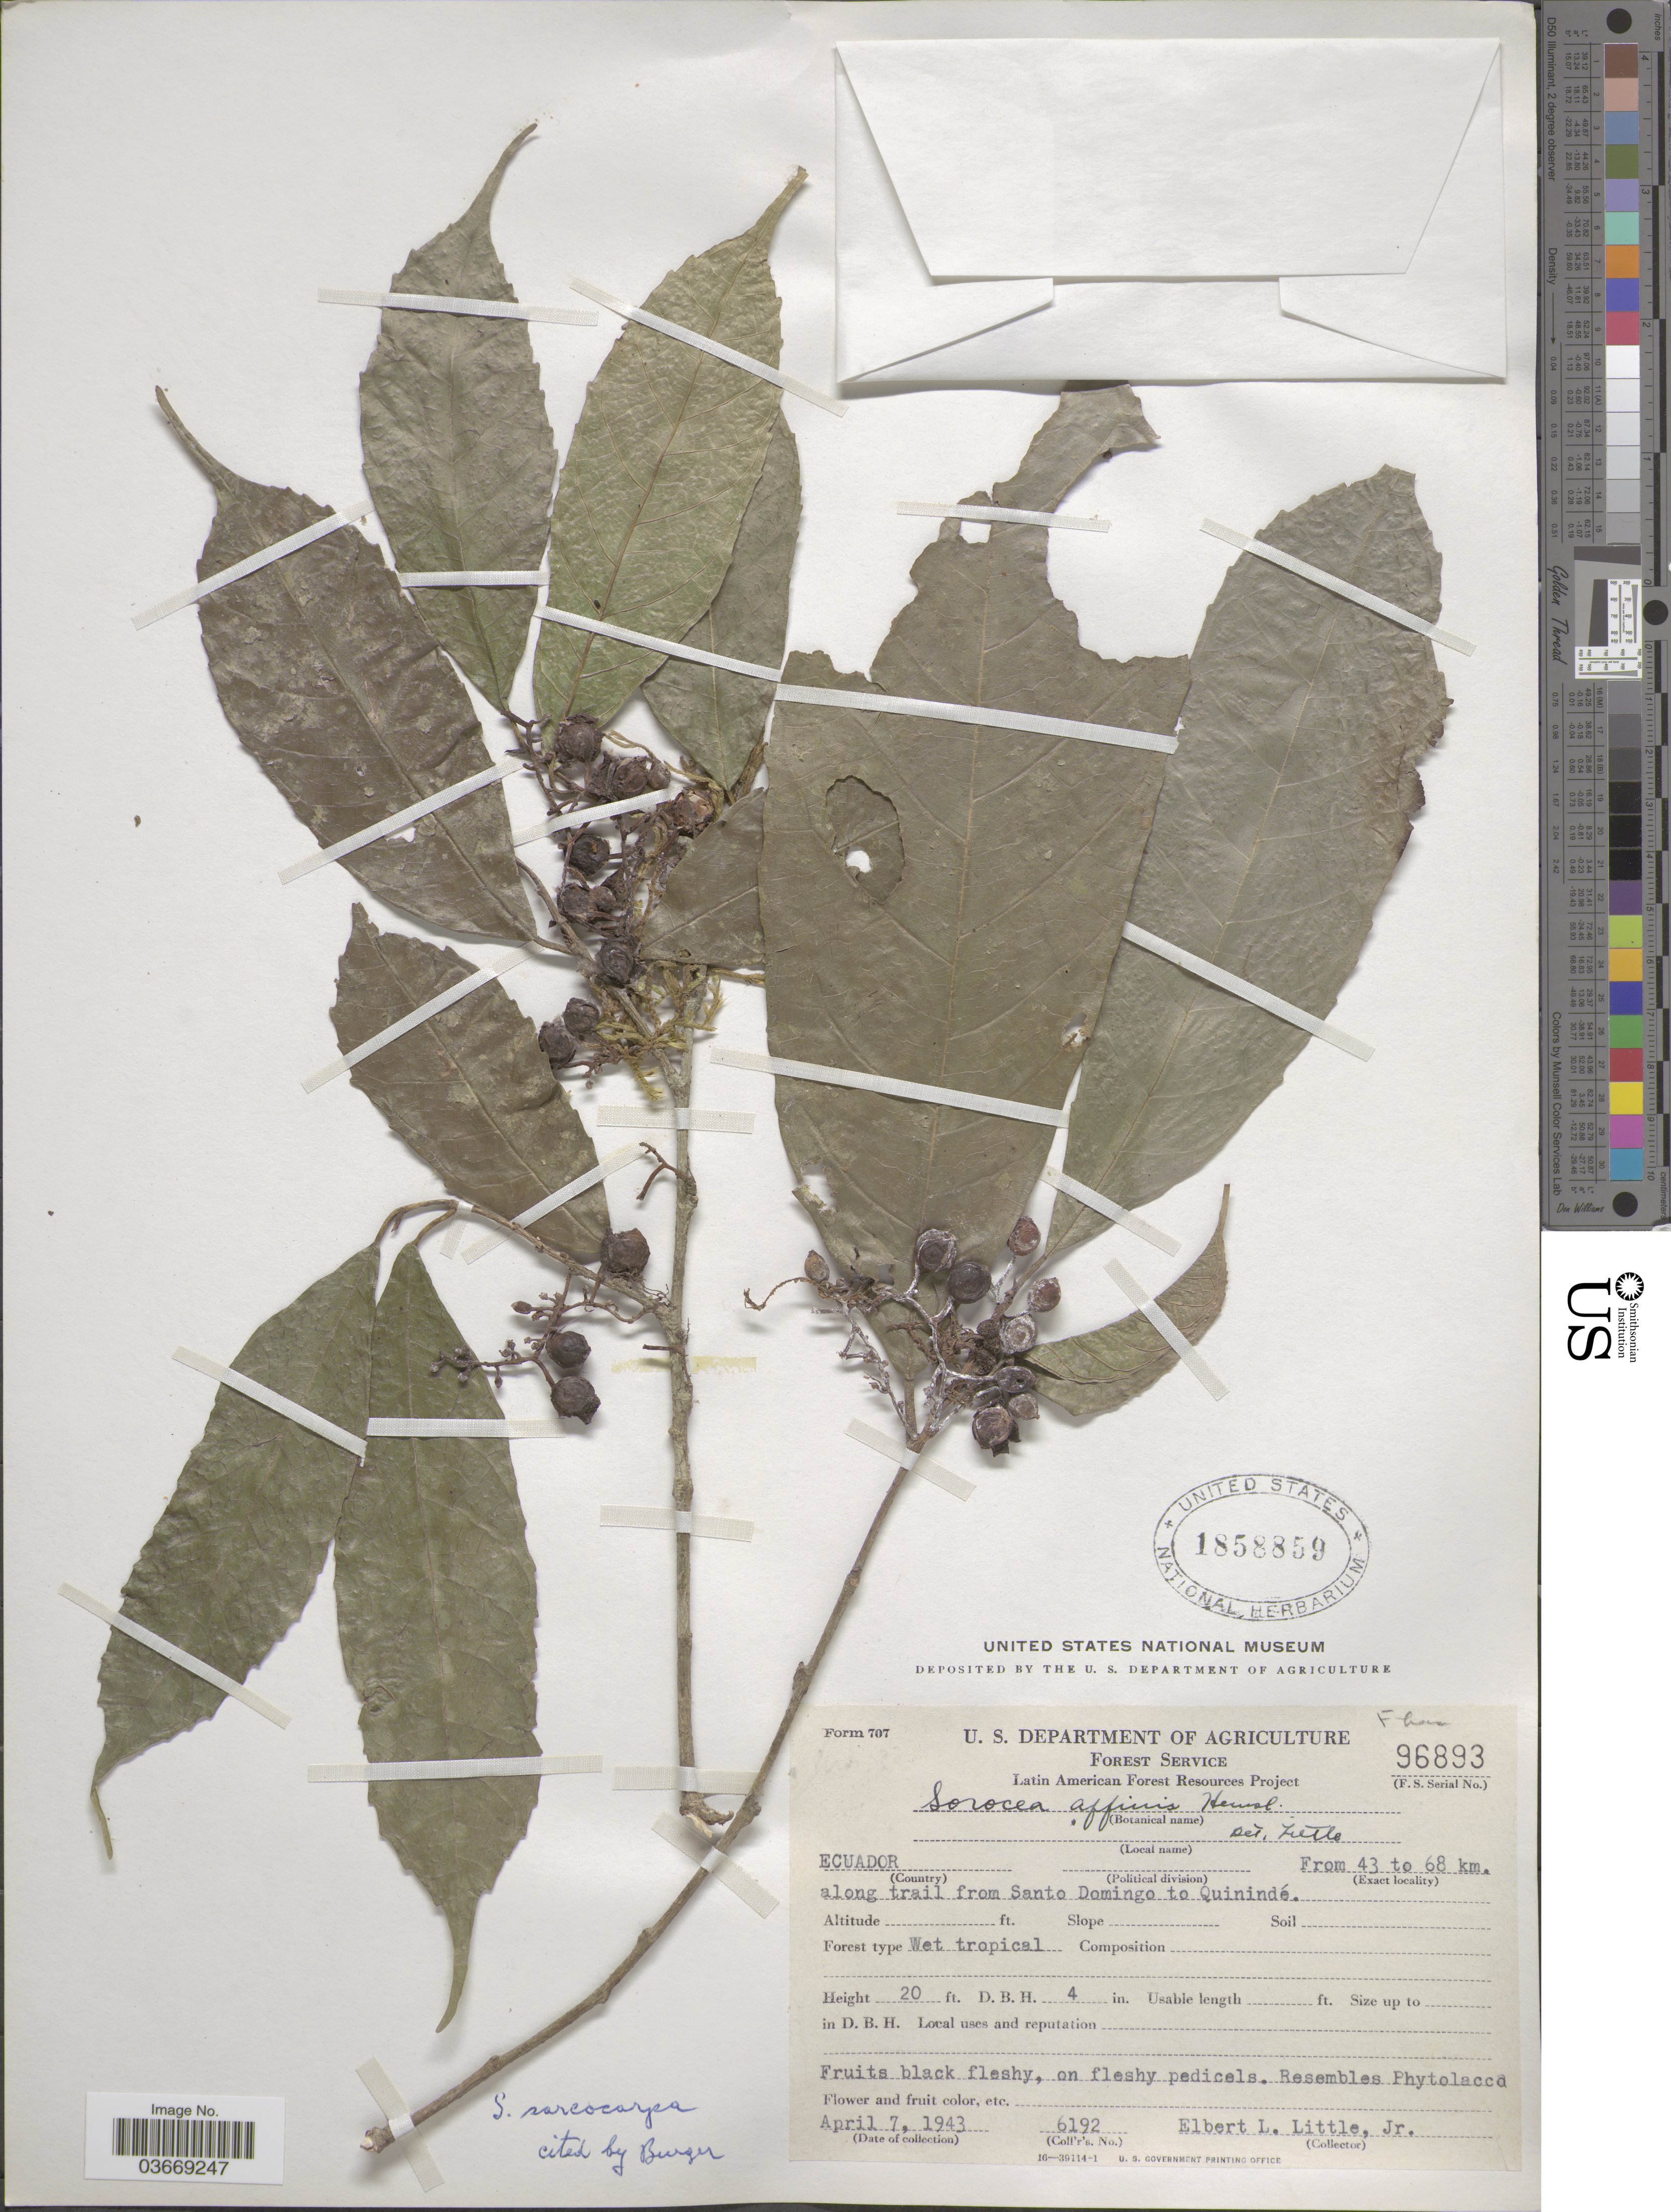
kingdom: Plantae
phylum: Tracheophyta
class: Magnoliopsida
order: Rosales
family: Moraceae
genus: Sorocea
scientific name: Sorocea sarcocarpa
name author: Lanj. & Wess. Boer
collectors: E. L. Little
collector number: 6192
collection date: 1943-04-07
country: Ecuador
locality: From 43 to 68 km. along trail from Santo Domingo to Quinindé.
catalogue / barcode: US 1858859